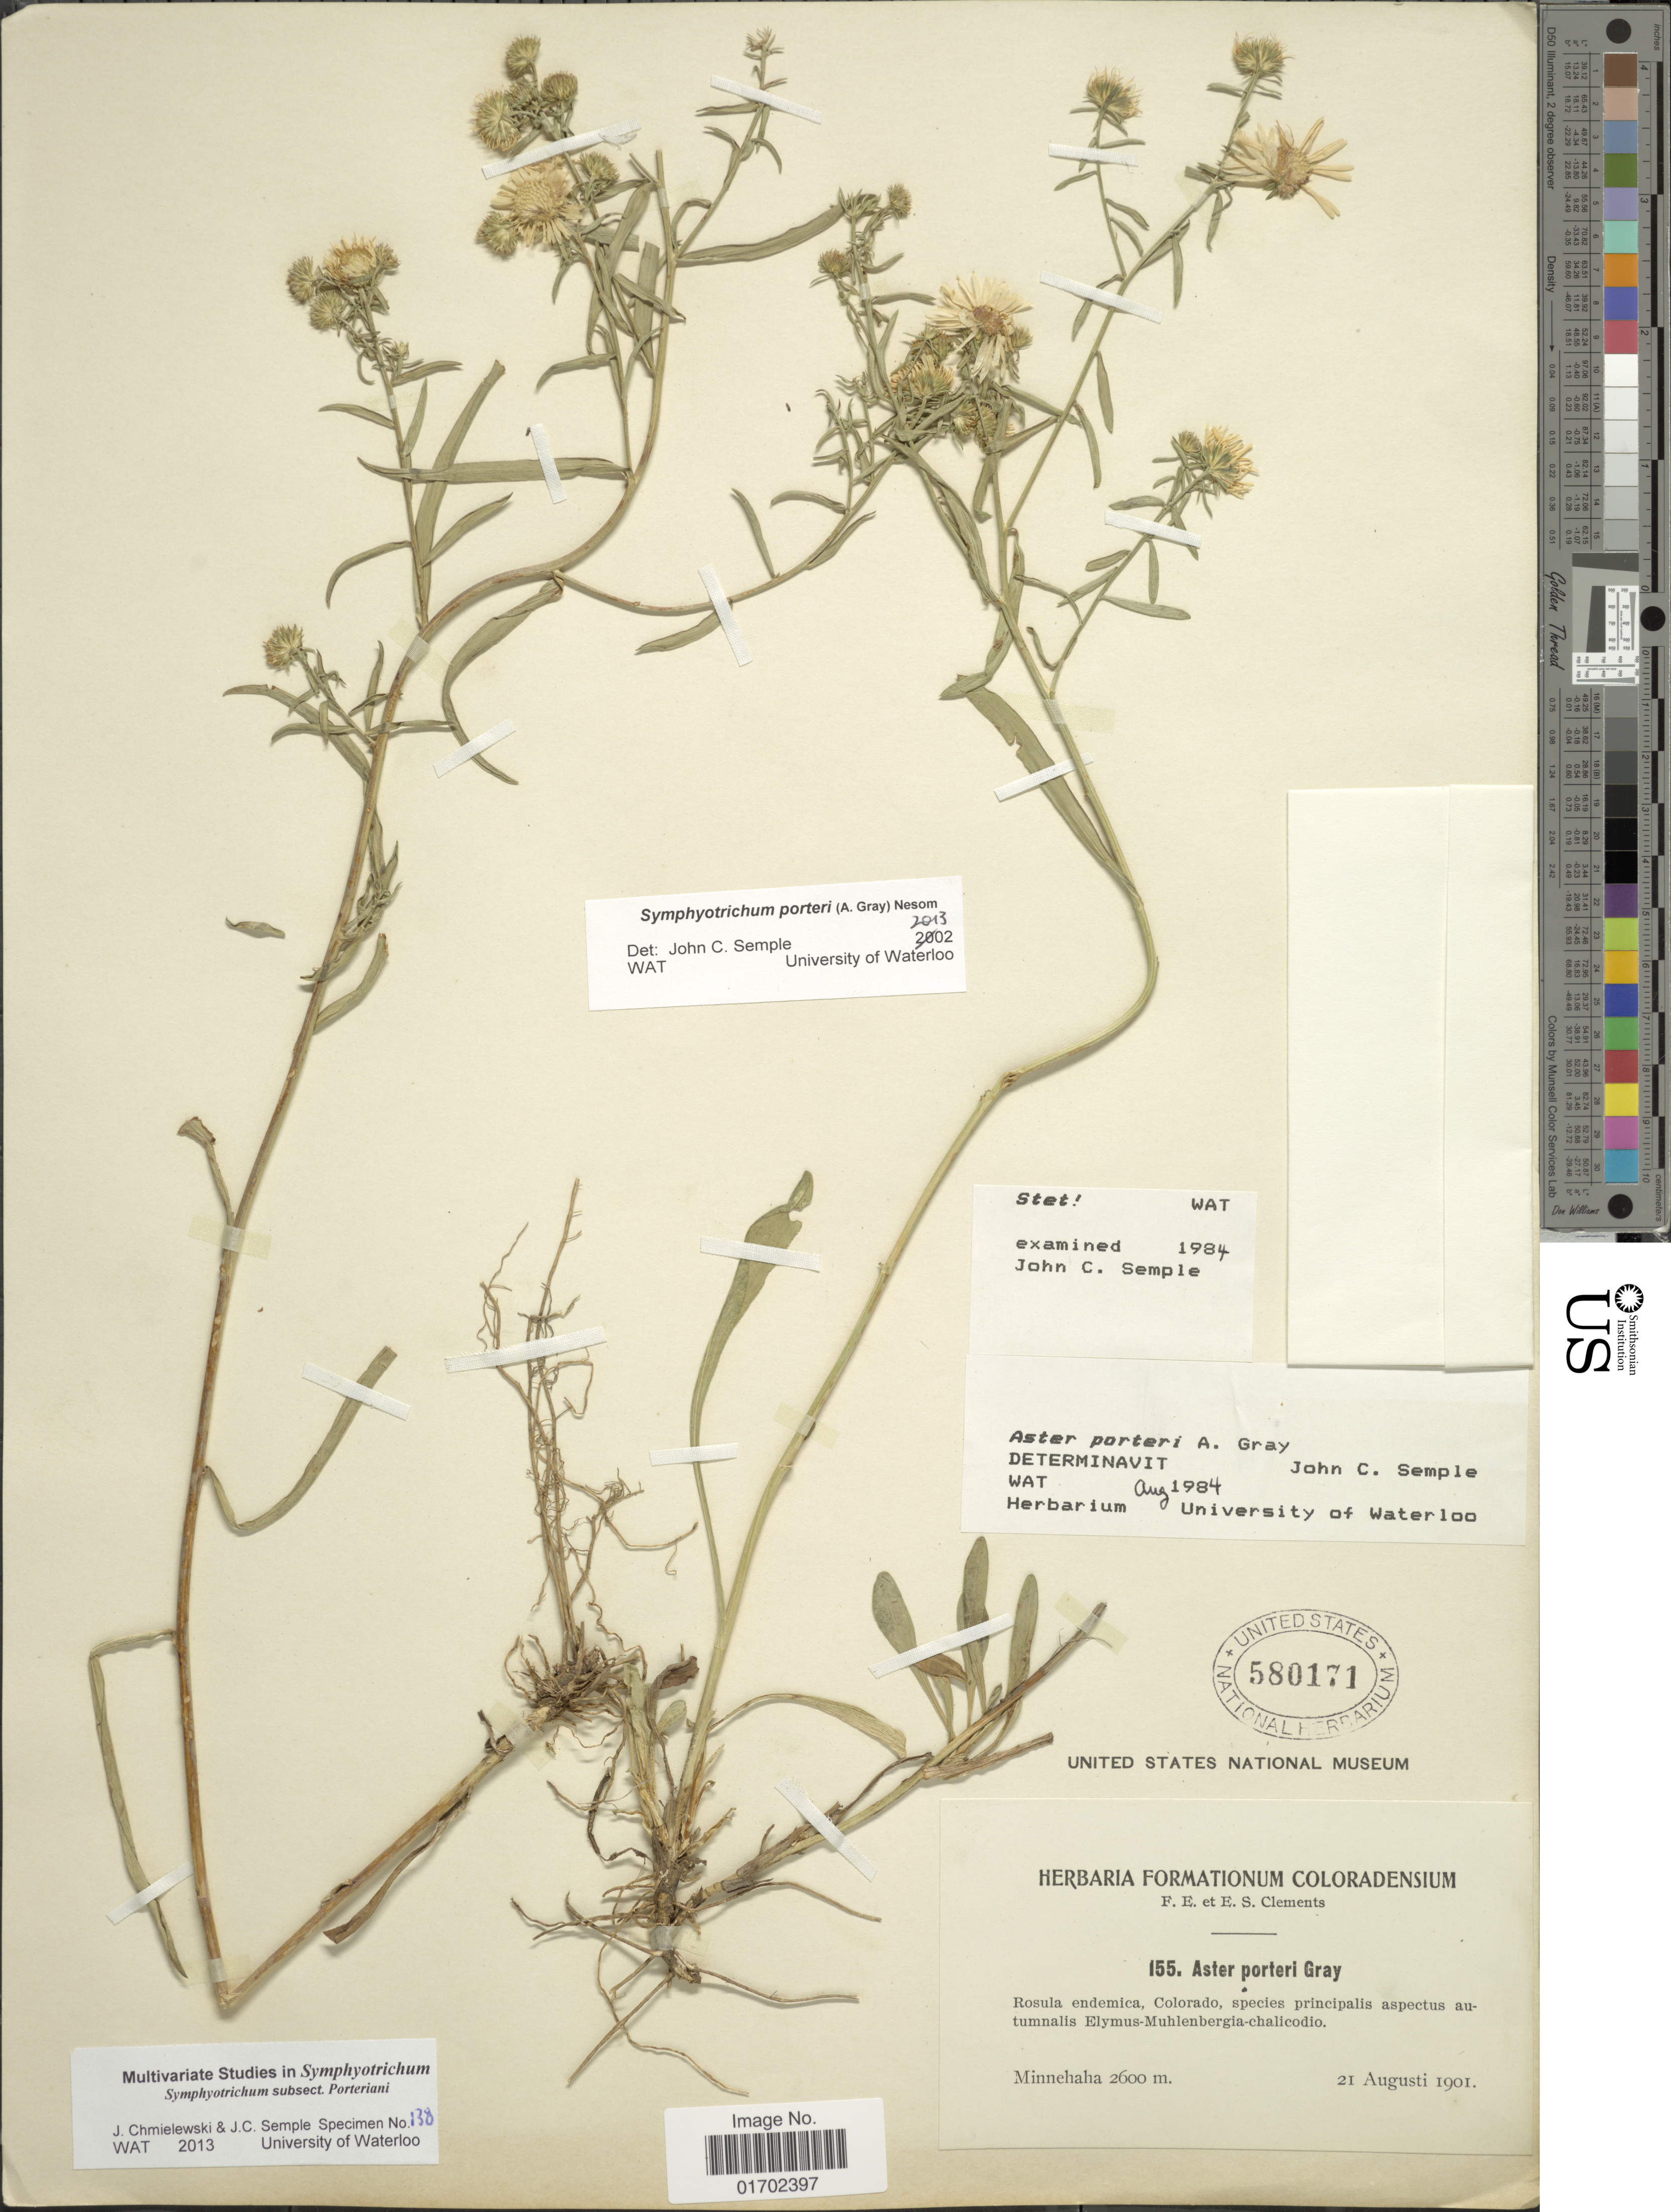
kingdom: Plantae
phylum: Tracheophyta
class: Magnoliopsida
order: Asterales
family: Asteraceae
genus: Symphyotrichum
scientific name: Symphyotrichum porteri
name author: (A. Gray) G.L. Nesom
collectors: F. E. Clements & S. Clements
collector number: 155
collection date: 1901-08-21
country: United States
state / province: Colorado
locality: Rosula endemica,Minnehaha.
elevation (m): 2600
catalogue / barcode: US 580171